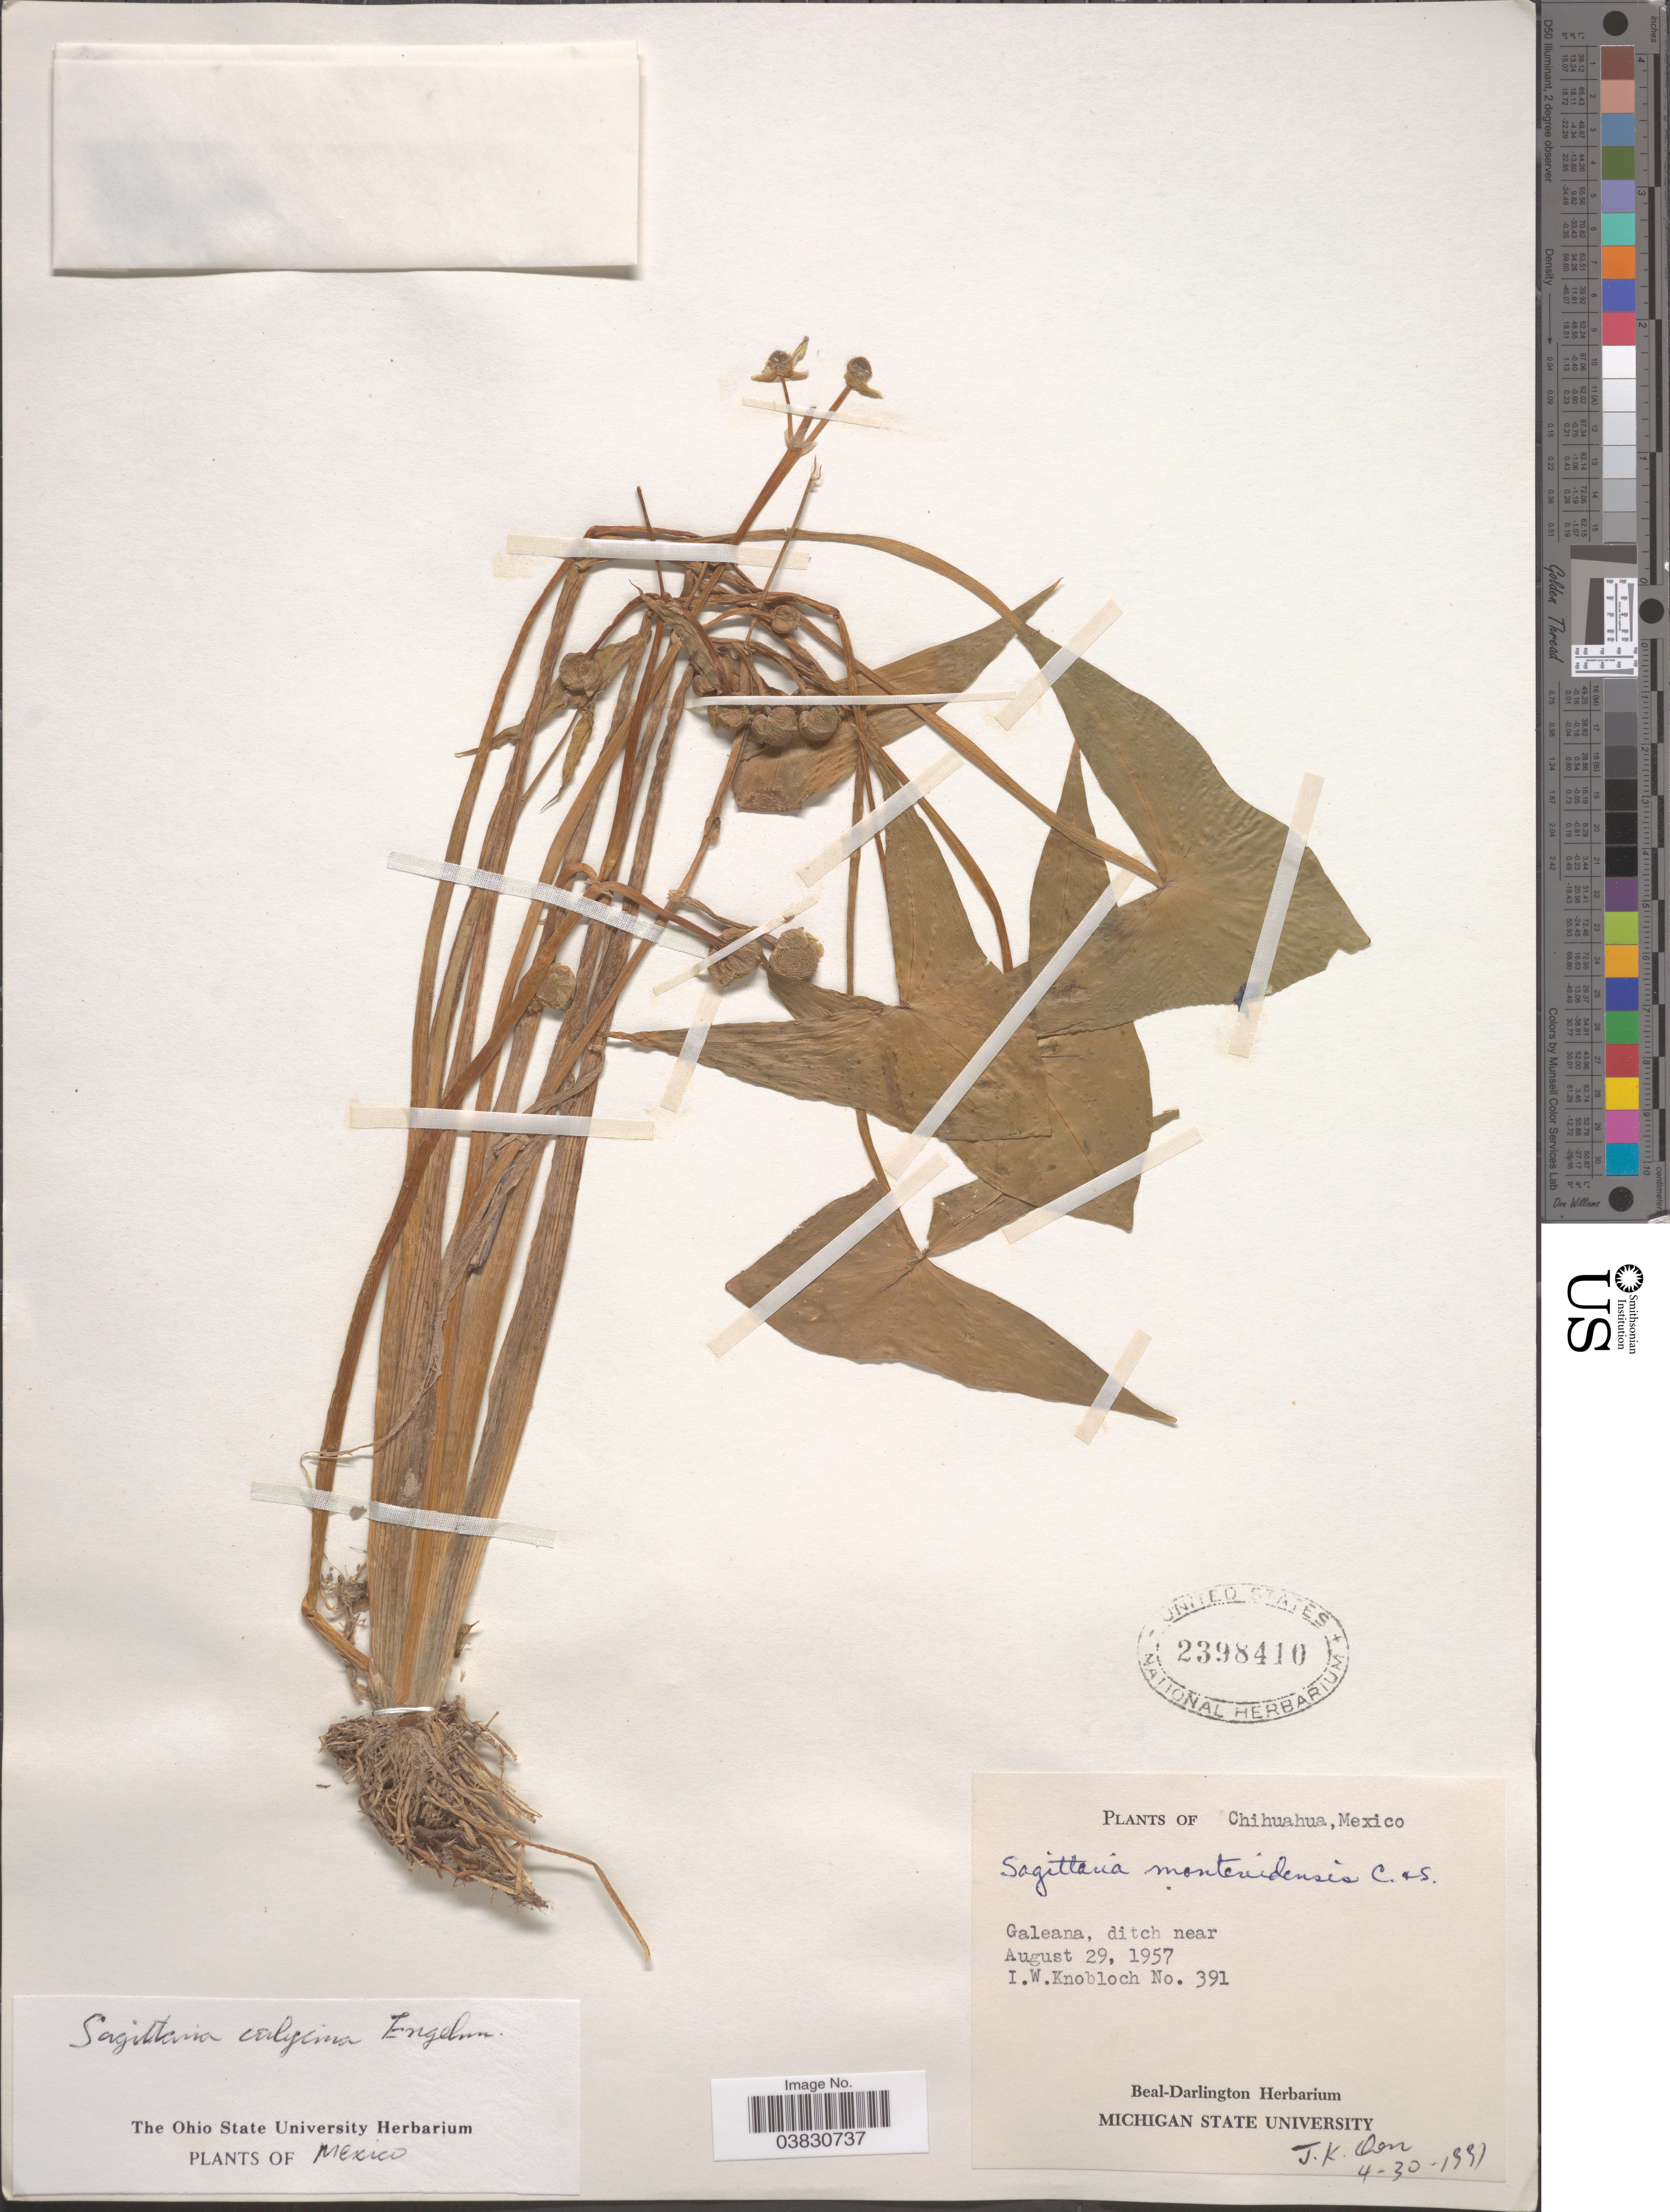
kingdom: Plantae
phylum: Tracheophyta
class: Liliopsida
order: Alismatales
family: Alismataceae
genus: Sagittaria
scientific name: Sagittaria calycina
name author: Engelm.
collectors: I. W. Knobloch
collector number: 391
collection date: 1957-08-29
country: Mexico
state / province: Chihuahua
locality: Galeana, ditch near.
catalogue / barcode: US 2398410